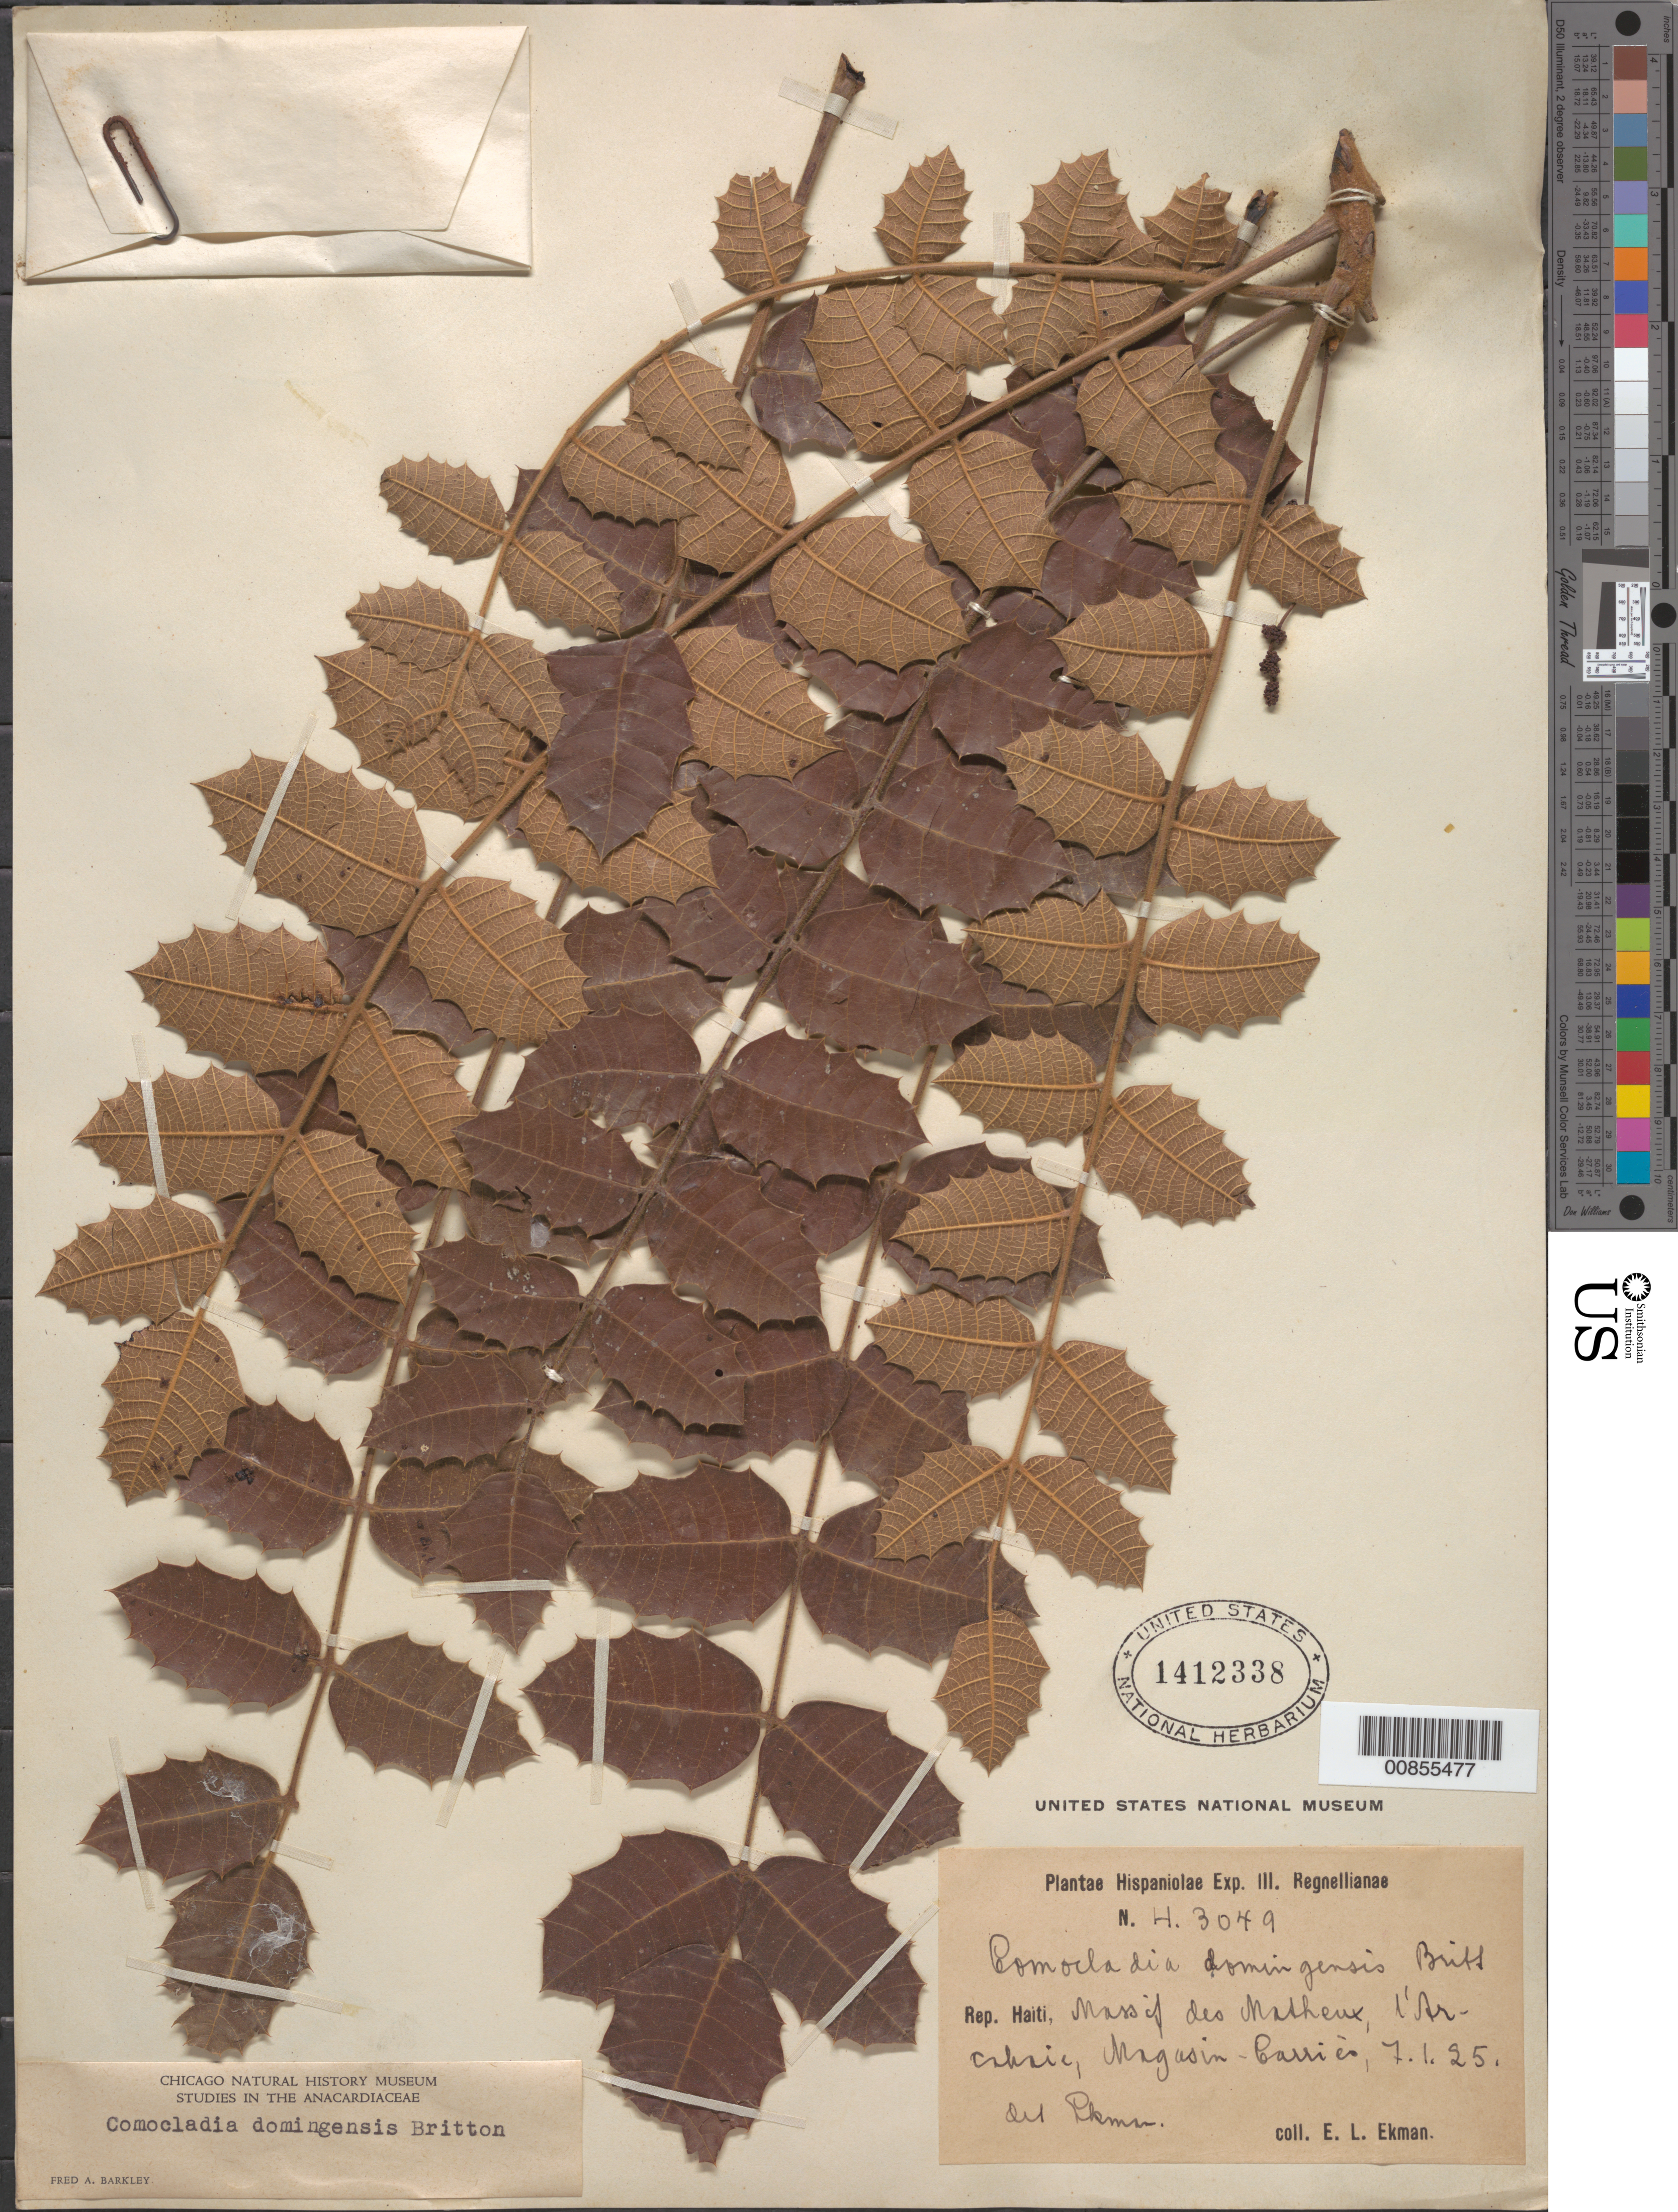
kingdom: Plantae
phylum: Tracheophyta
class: Magnoliopsida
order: Sapindales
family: Anacardiaceae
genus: Comocladia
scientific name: Comocladia domingensis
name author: Britton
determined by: Barkley, F. A.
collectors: E. L. Ekman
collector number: H 3049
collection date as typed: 07 Jan 1925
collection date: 1925-01-07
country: Haiti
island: Hispaniola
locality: Massif des Matheux, l'Arcahaie, Magasin-Carriès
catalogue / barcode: US 1412338